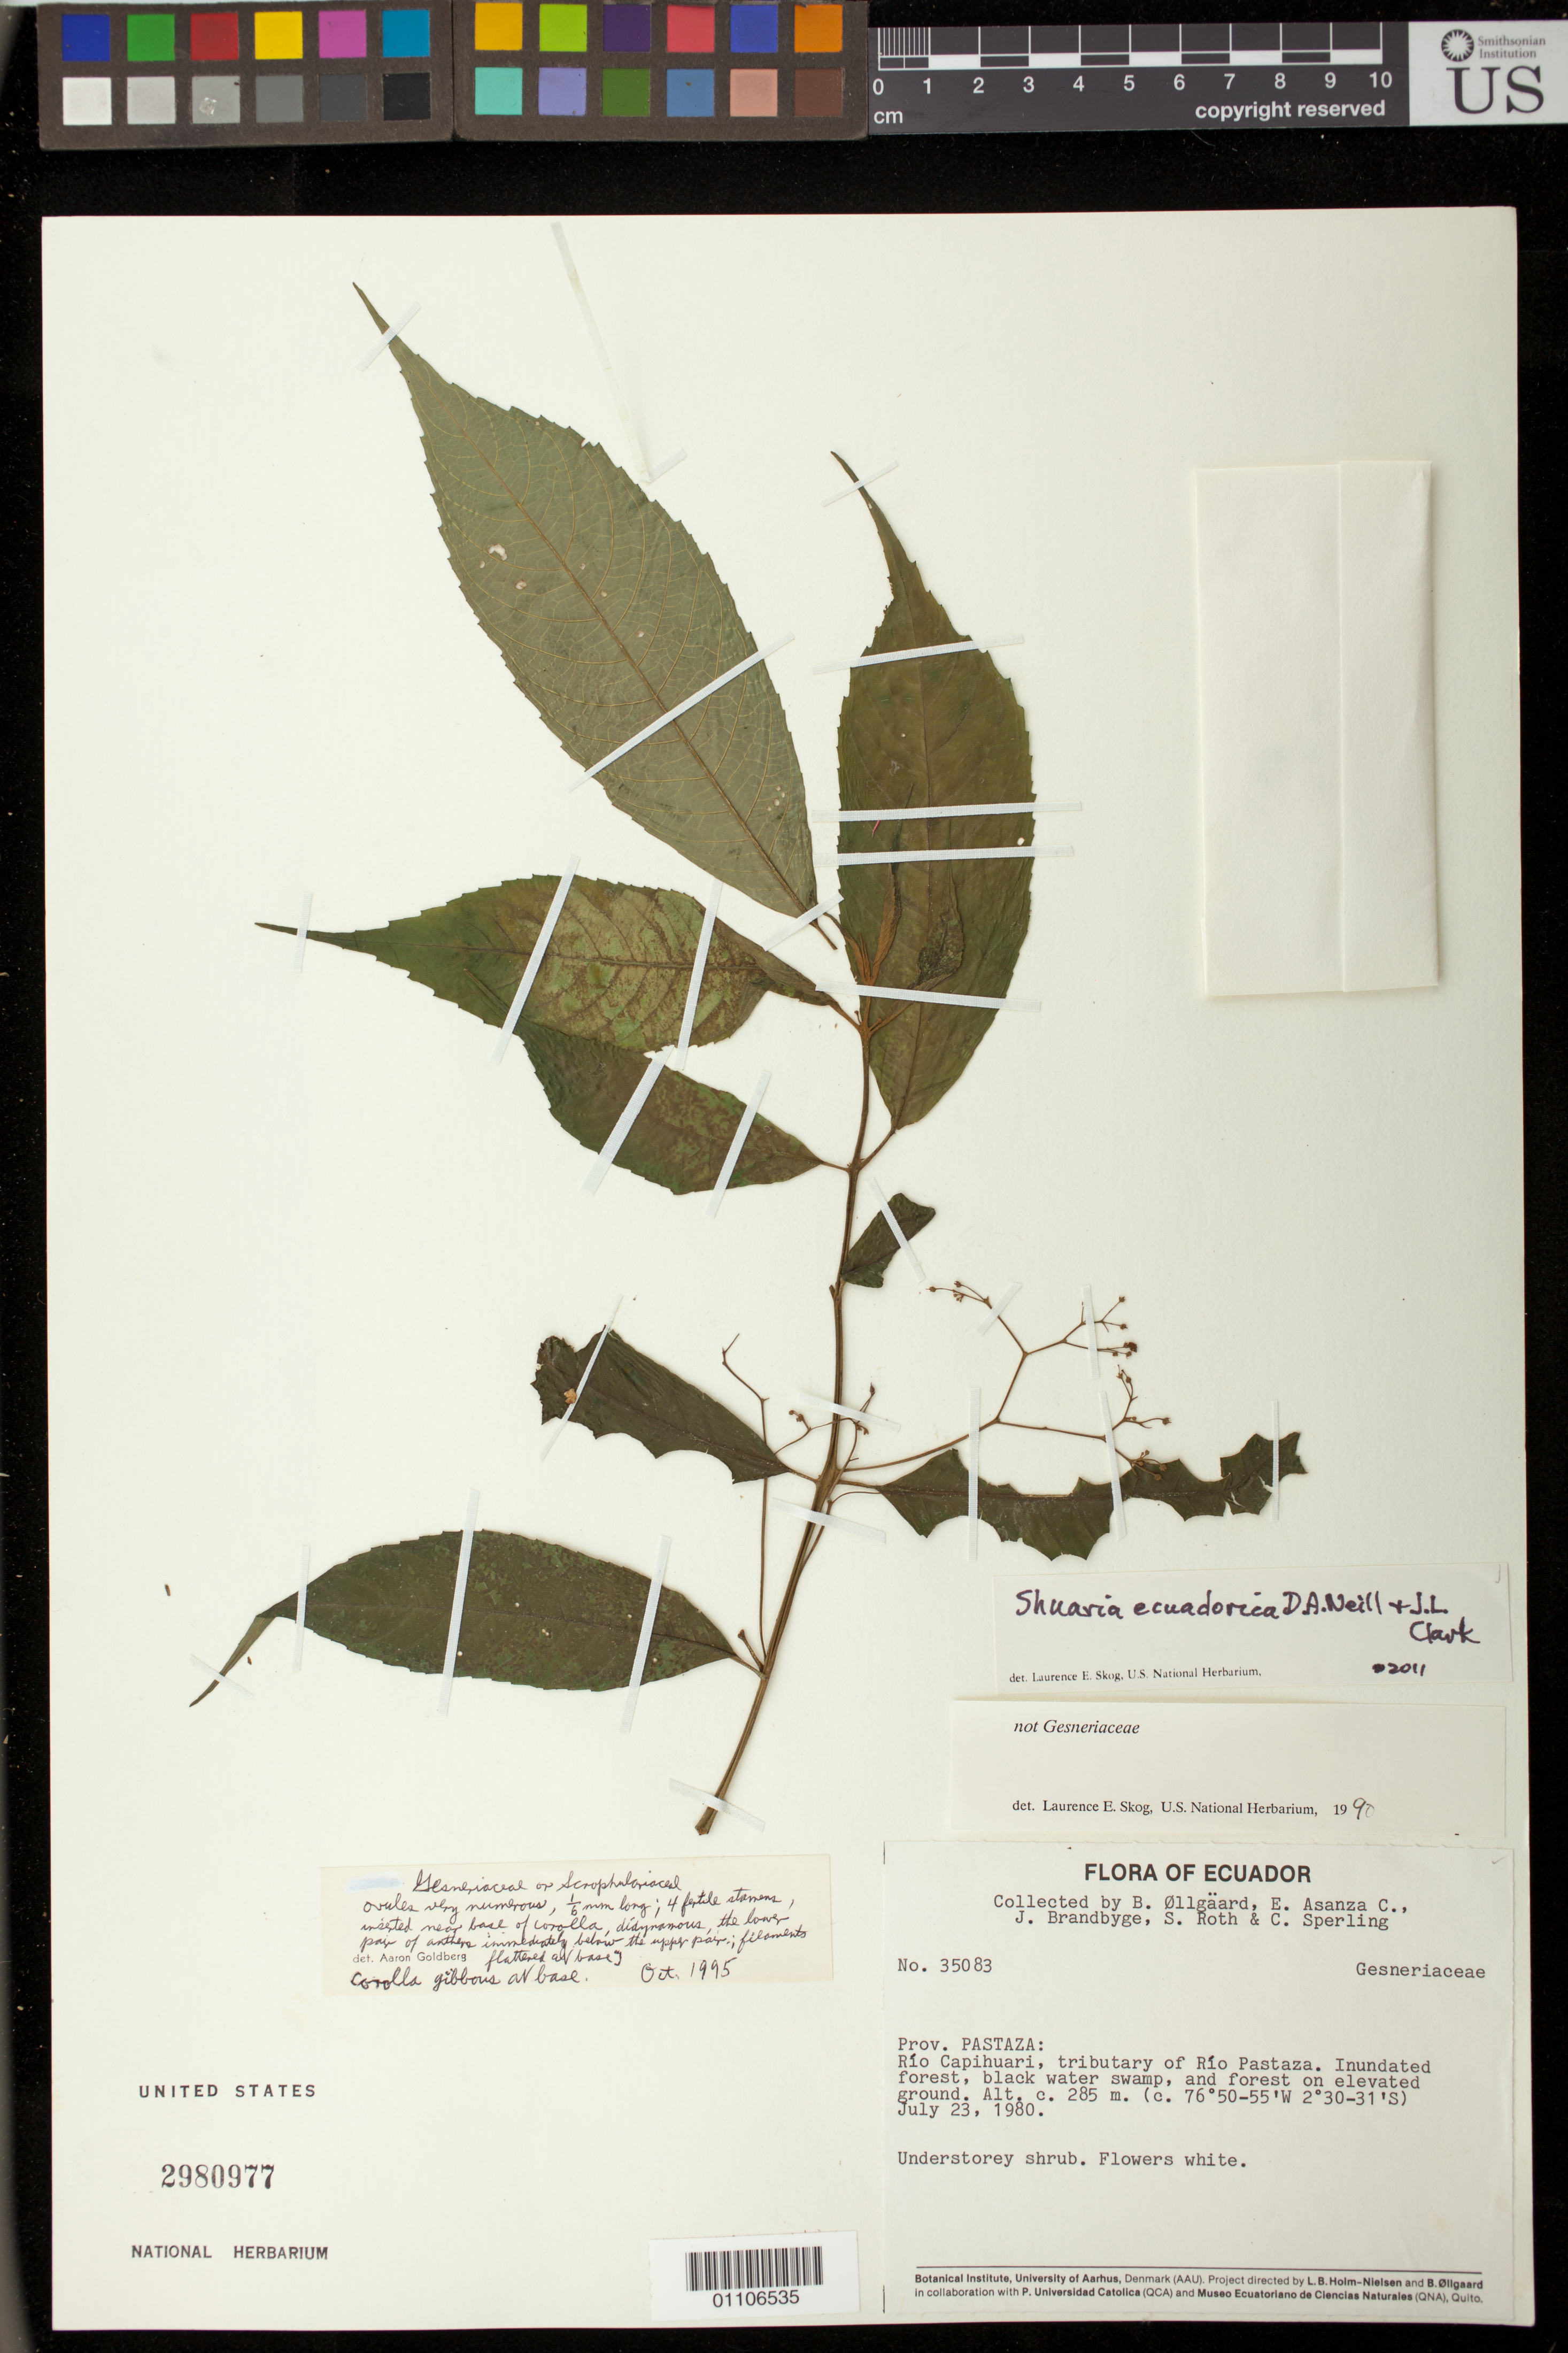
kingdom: Plantae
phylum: Tracheophyta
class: Magnoliopsida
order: Lamiales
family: Gesneriaceae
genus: Shuaria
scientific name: Shuaria ecuadorica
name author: D.A. Neill & J.L. Clark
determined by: Skog, Laurence E.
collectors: B. Øllgaard & et al.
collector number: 35083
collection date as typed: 23 Jul 1980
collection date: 1980-07-23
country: Ecuador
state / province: Pastaza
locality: Rio Capihuari, tributary of Rio Pastaza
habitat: Inundated forest, black water swamp & forest on elevated ground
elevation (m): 285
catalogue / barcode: US 2980977